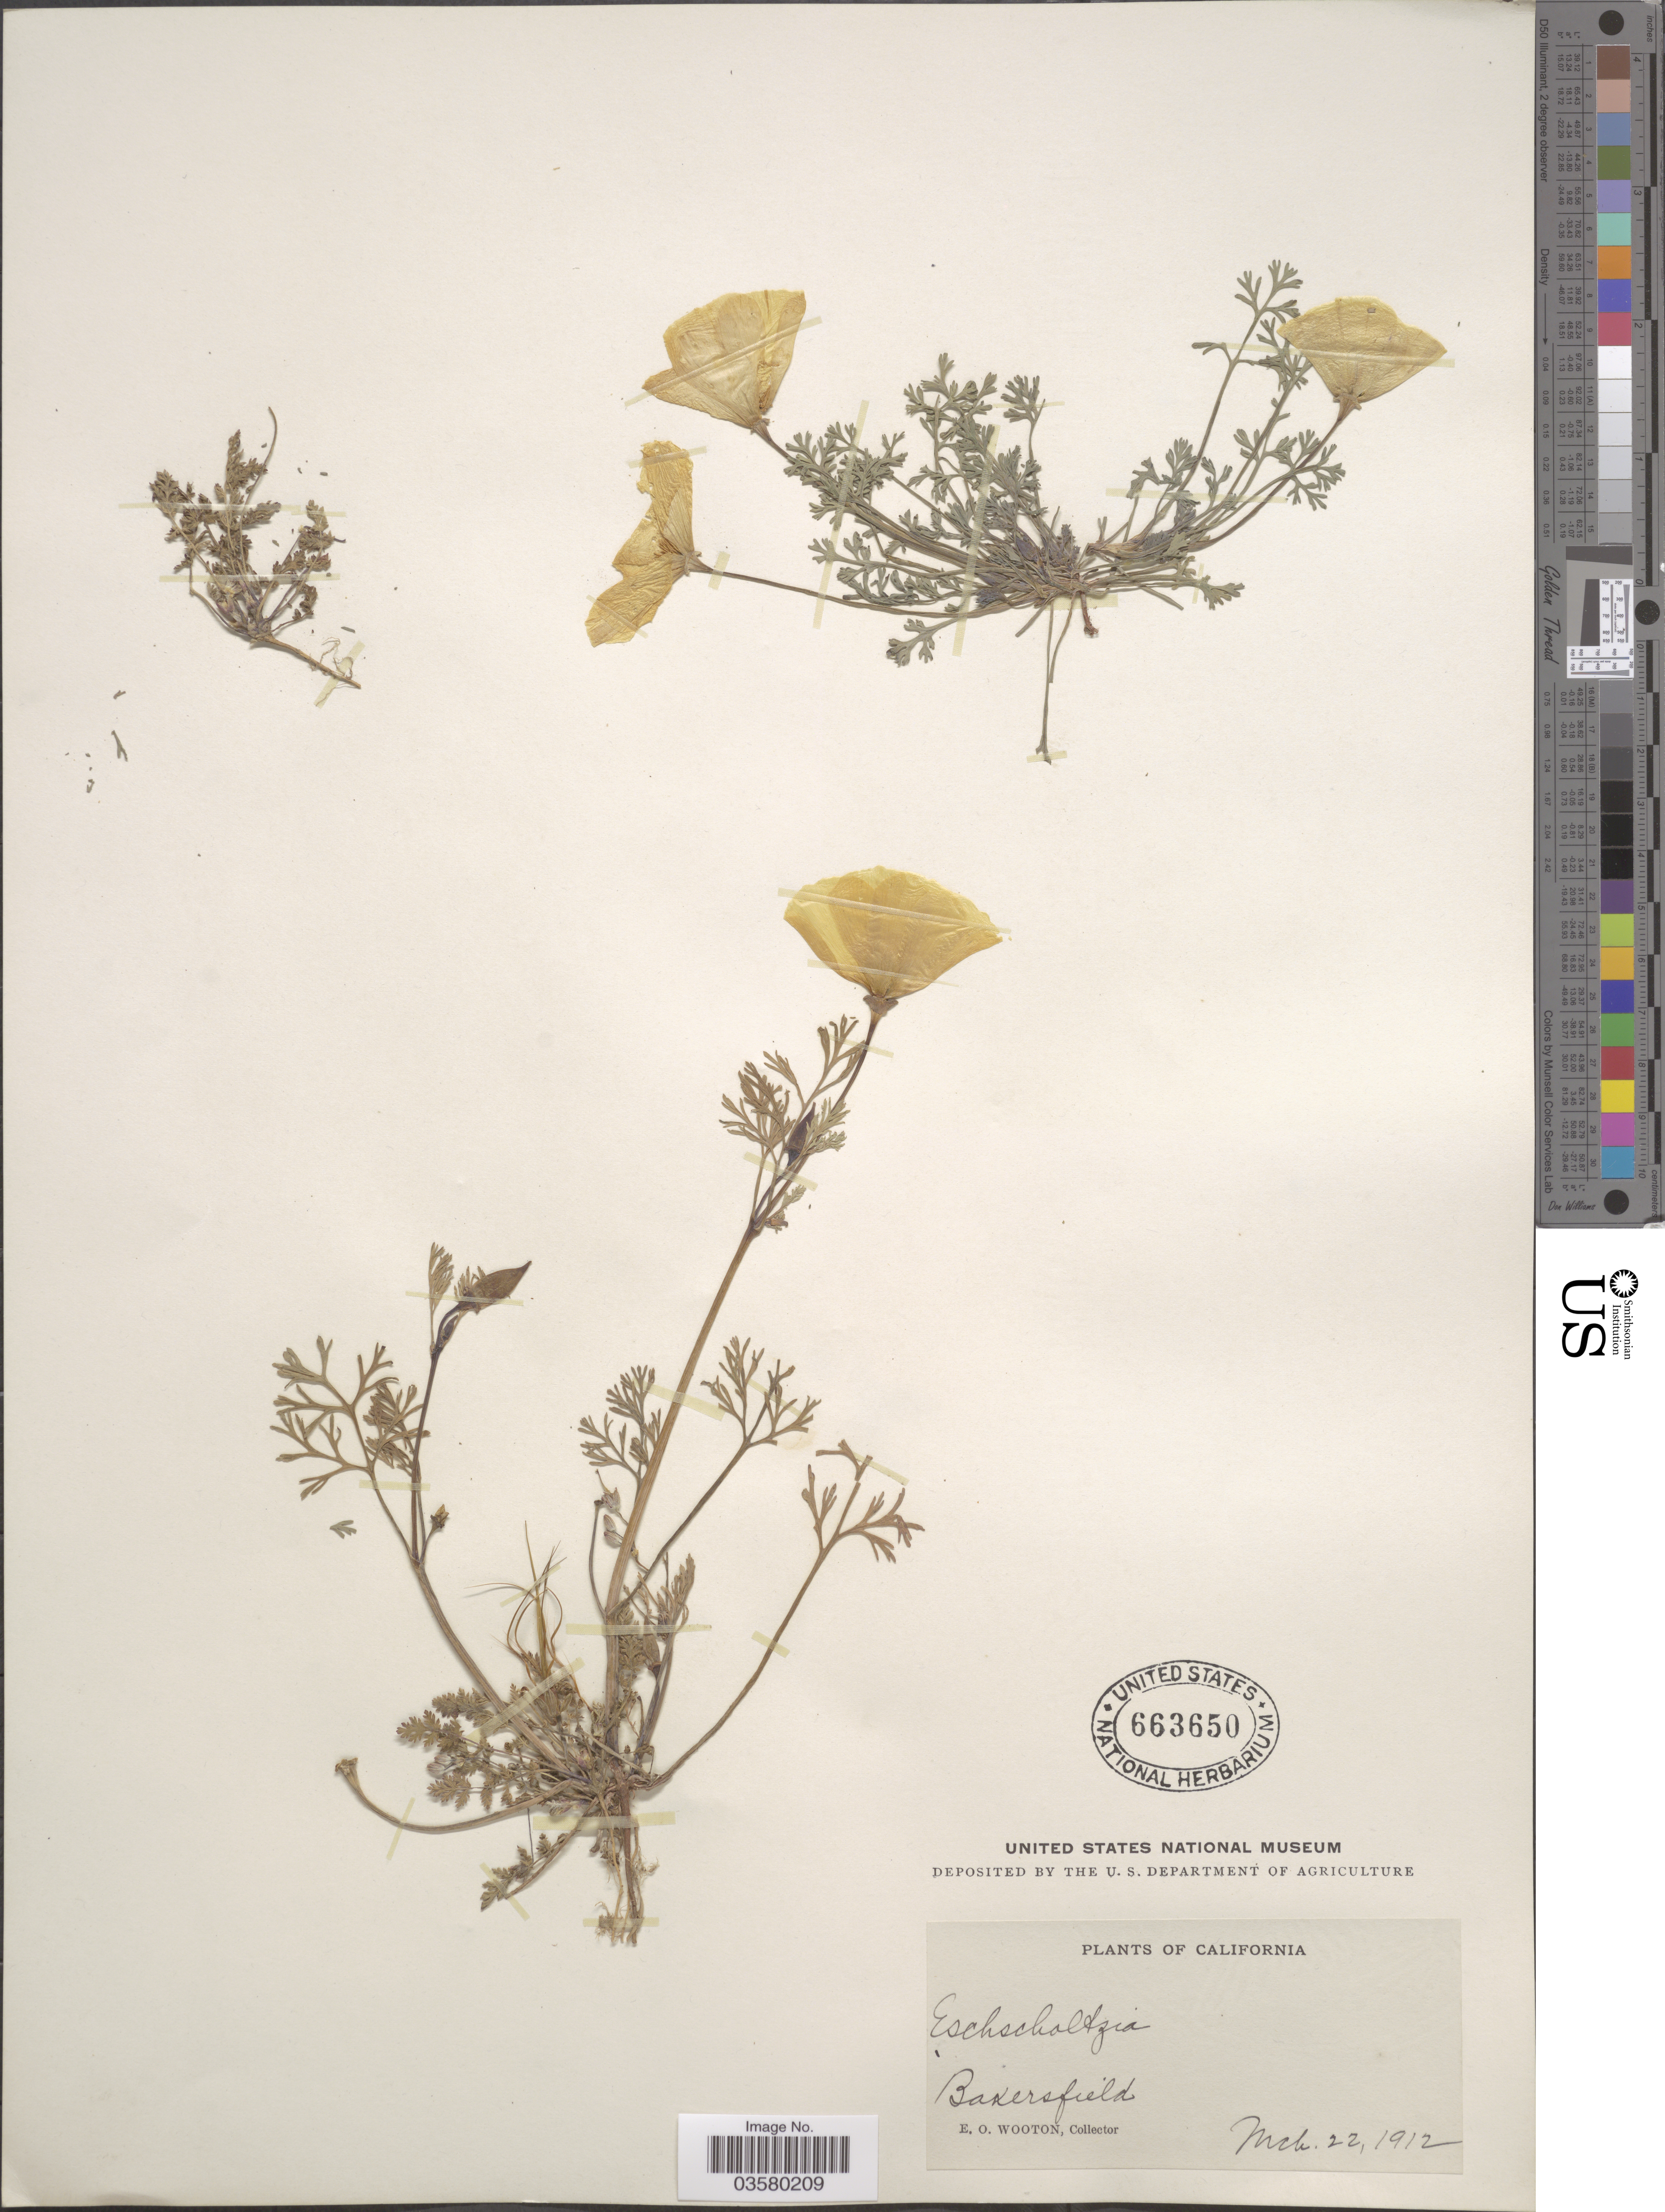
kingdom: Plantae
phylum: Tracheophyta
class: Magnoliopsida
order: Ranunculales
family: Papaveraceae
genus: Eschscholzia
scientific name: Eschscholzia californica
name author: Cham.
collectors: E. O. Wooton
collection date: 1912-03-22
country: United States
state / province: California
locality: Bakersfield.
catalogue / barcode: US 663650